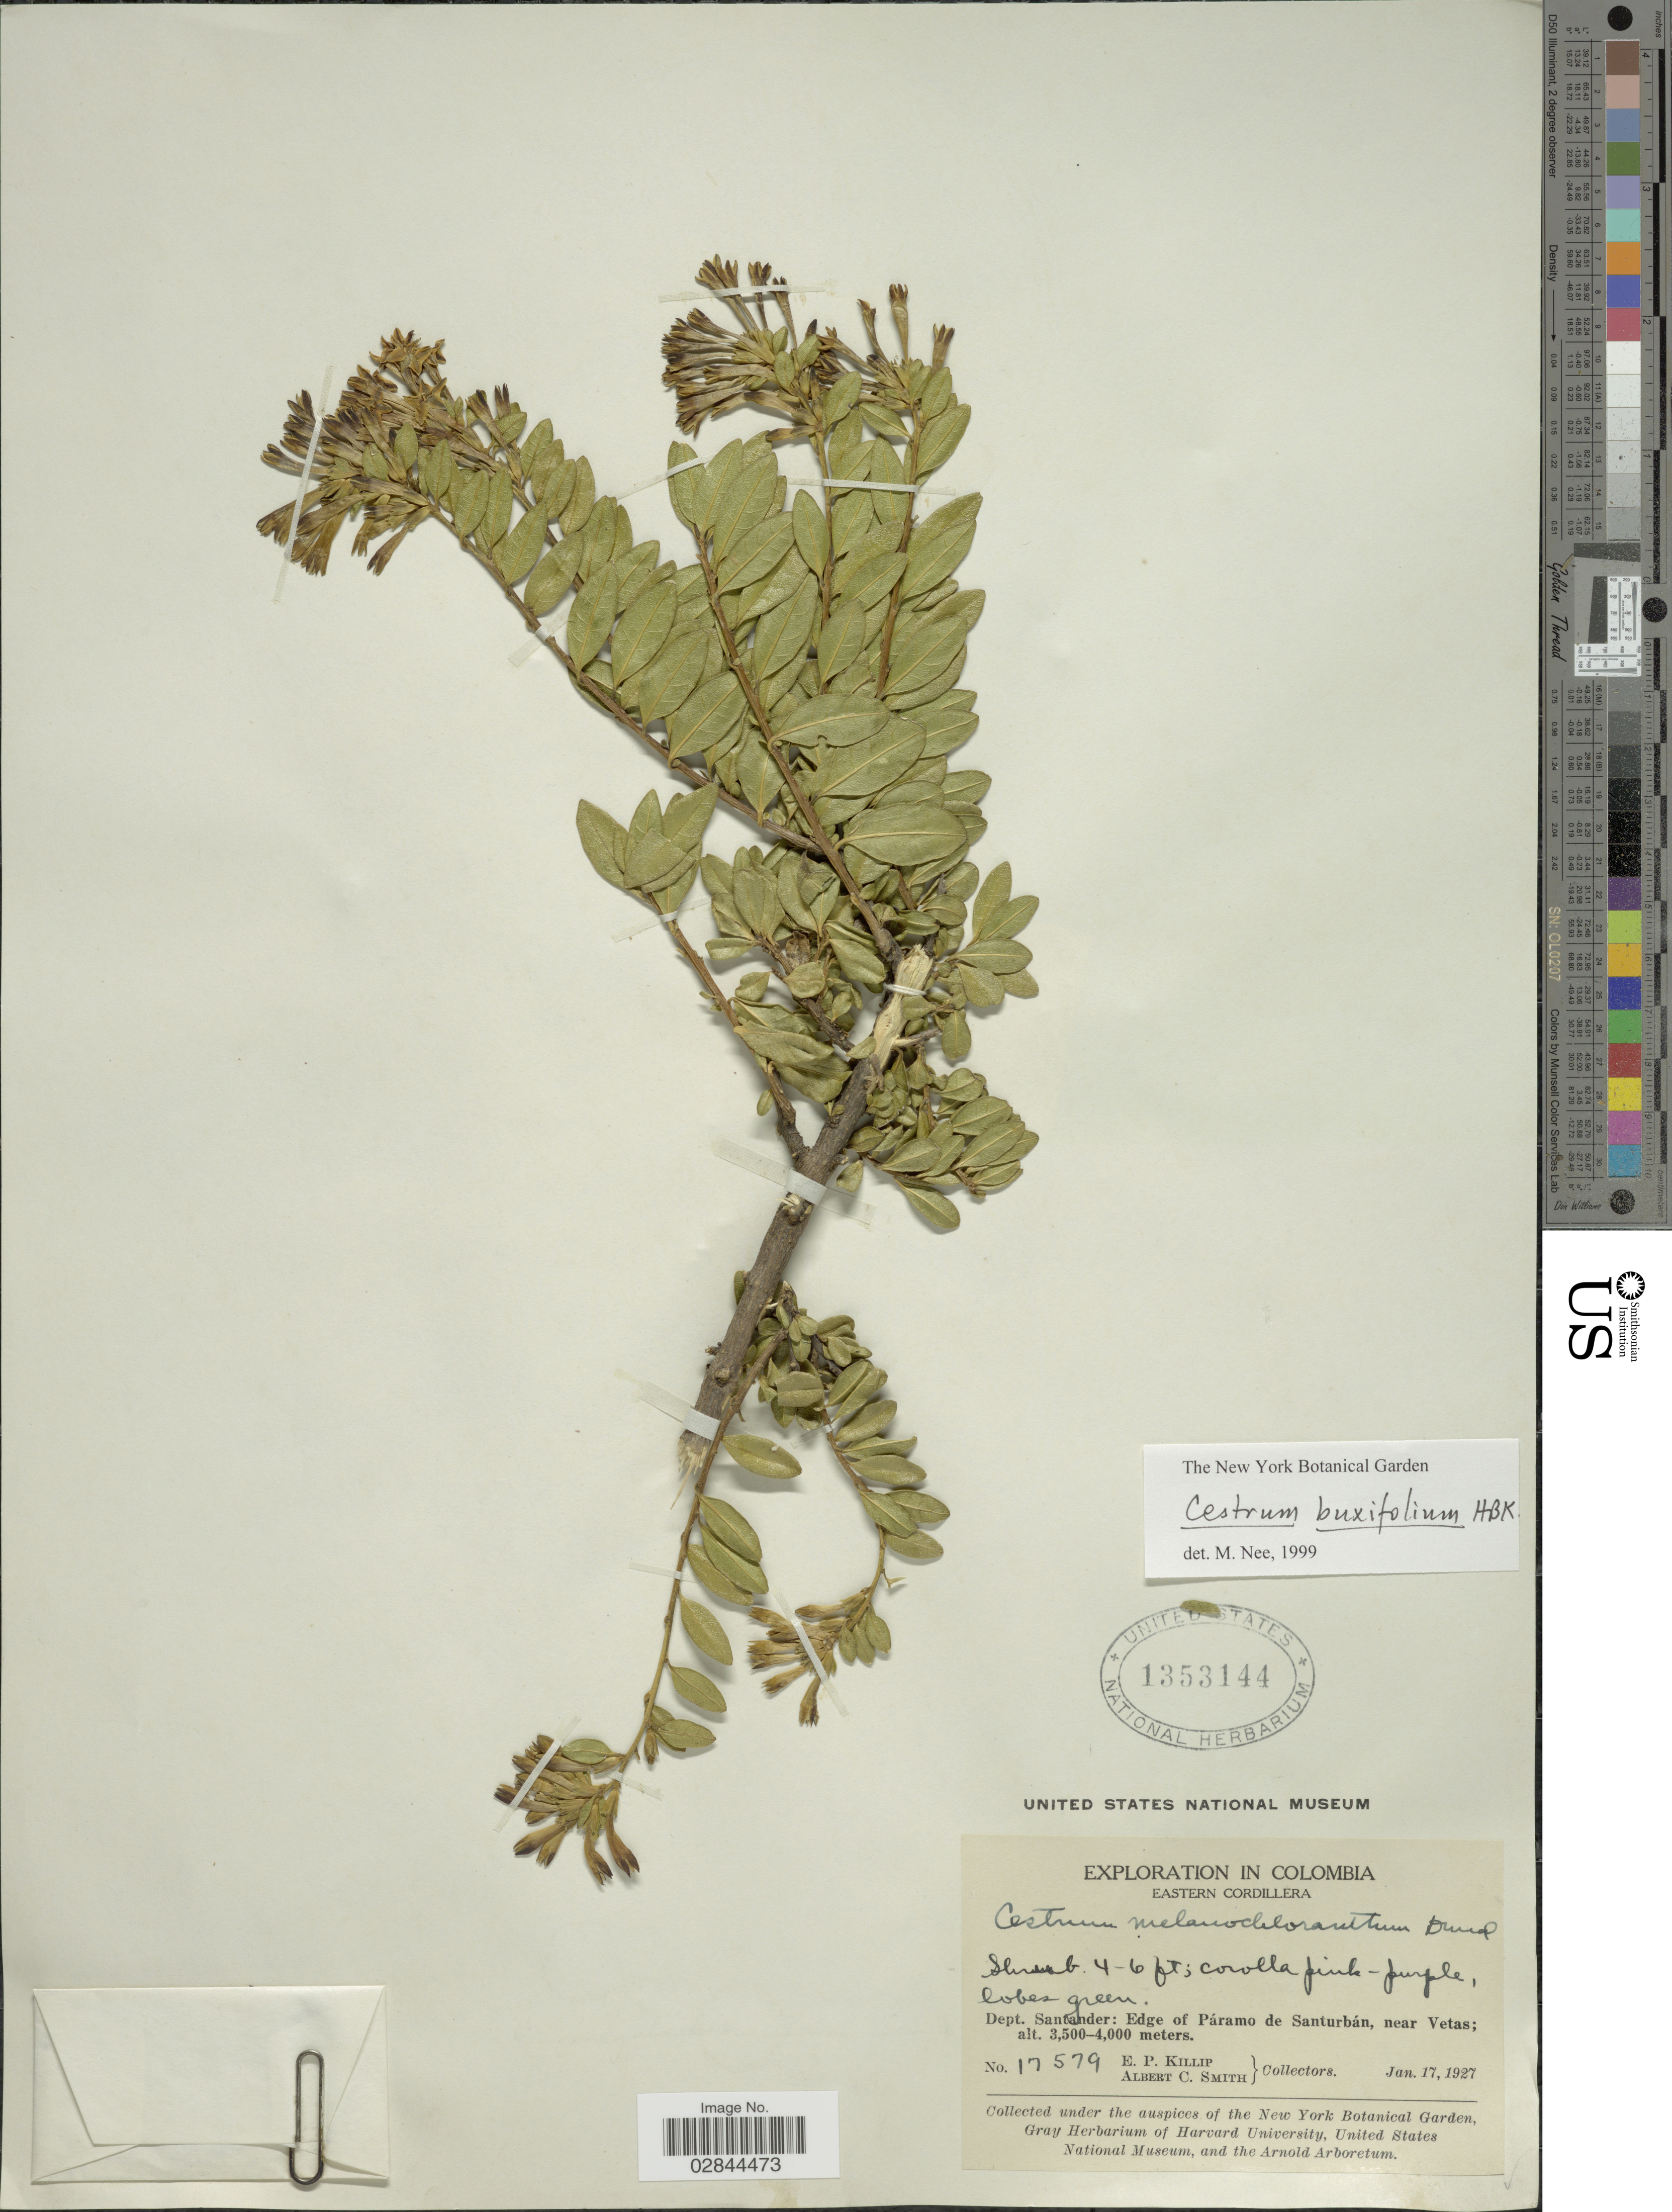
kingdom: Plantae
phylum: Tracheophyta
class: Magnoliopsida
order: Solanales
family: Solanaceae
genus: Cestrum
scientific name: Cestrum buxifolium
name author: Kunth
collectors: E. P. Killip & A. C. Smith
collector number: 17579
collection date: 1927-01-17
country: Colombia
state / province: Santander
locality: Eastern Cordillera. Dept. Santander: Edge of Páramo de Santurbán, near Vetas.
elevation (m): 3500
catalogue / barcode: US 1353144